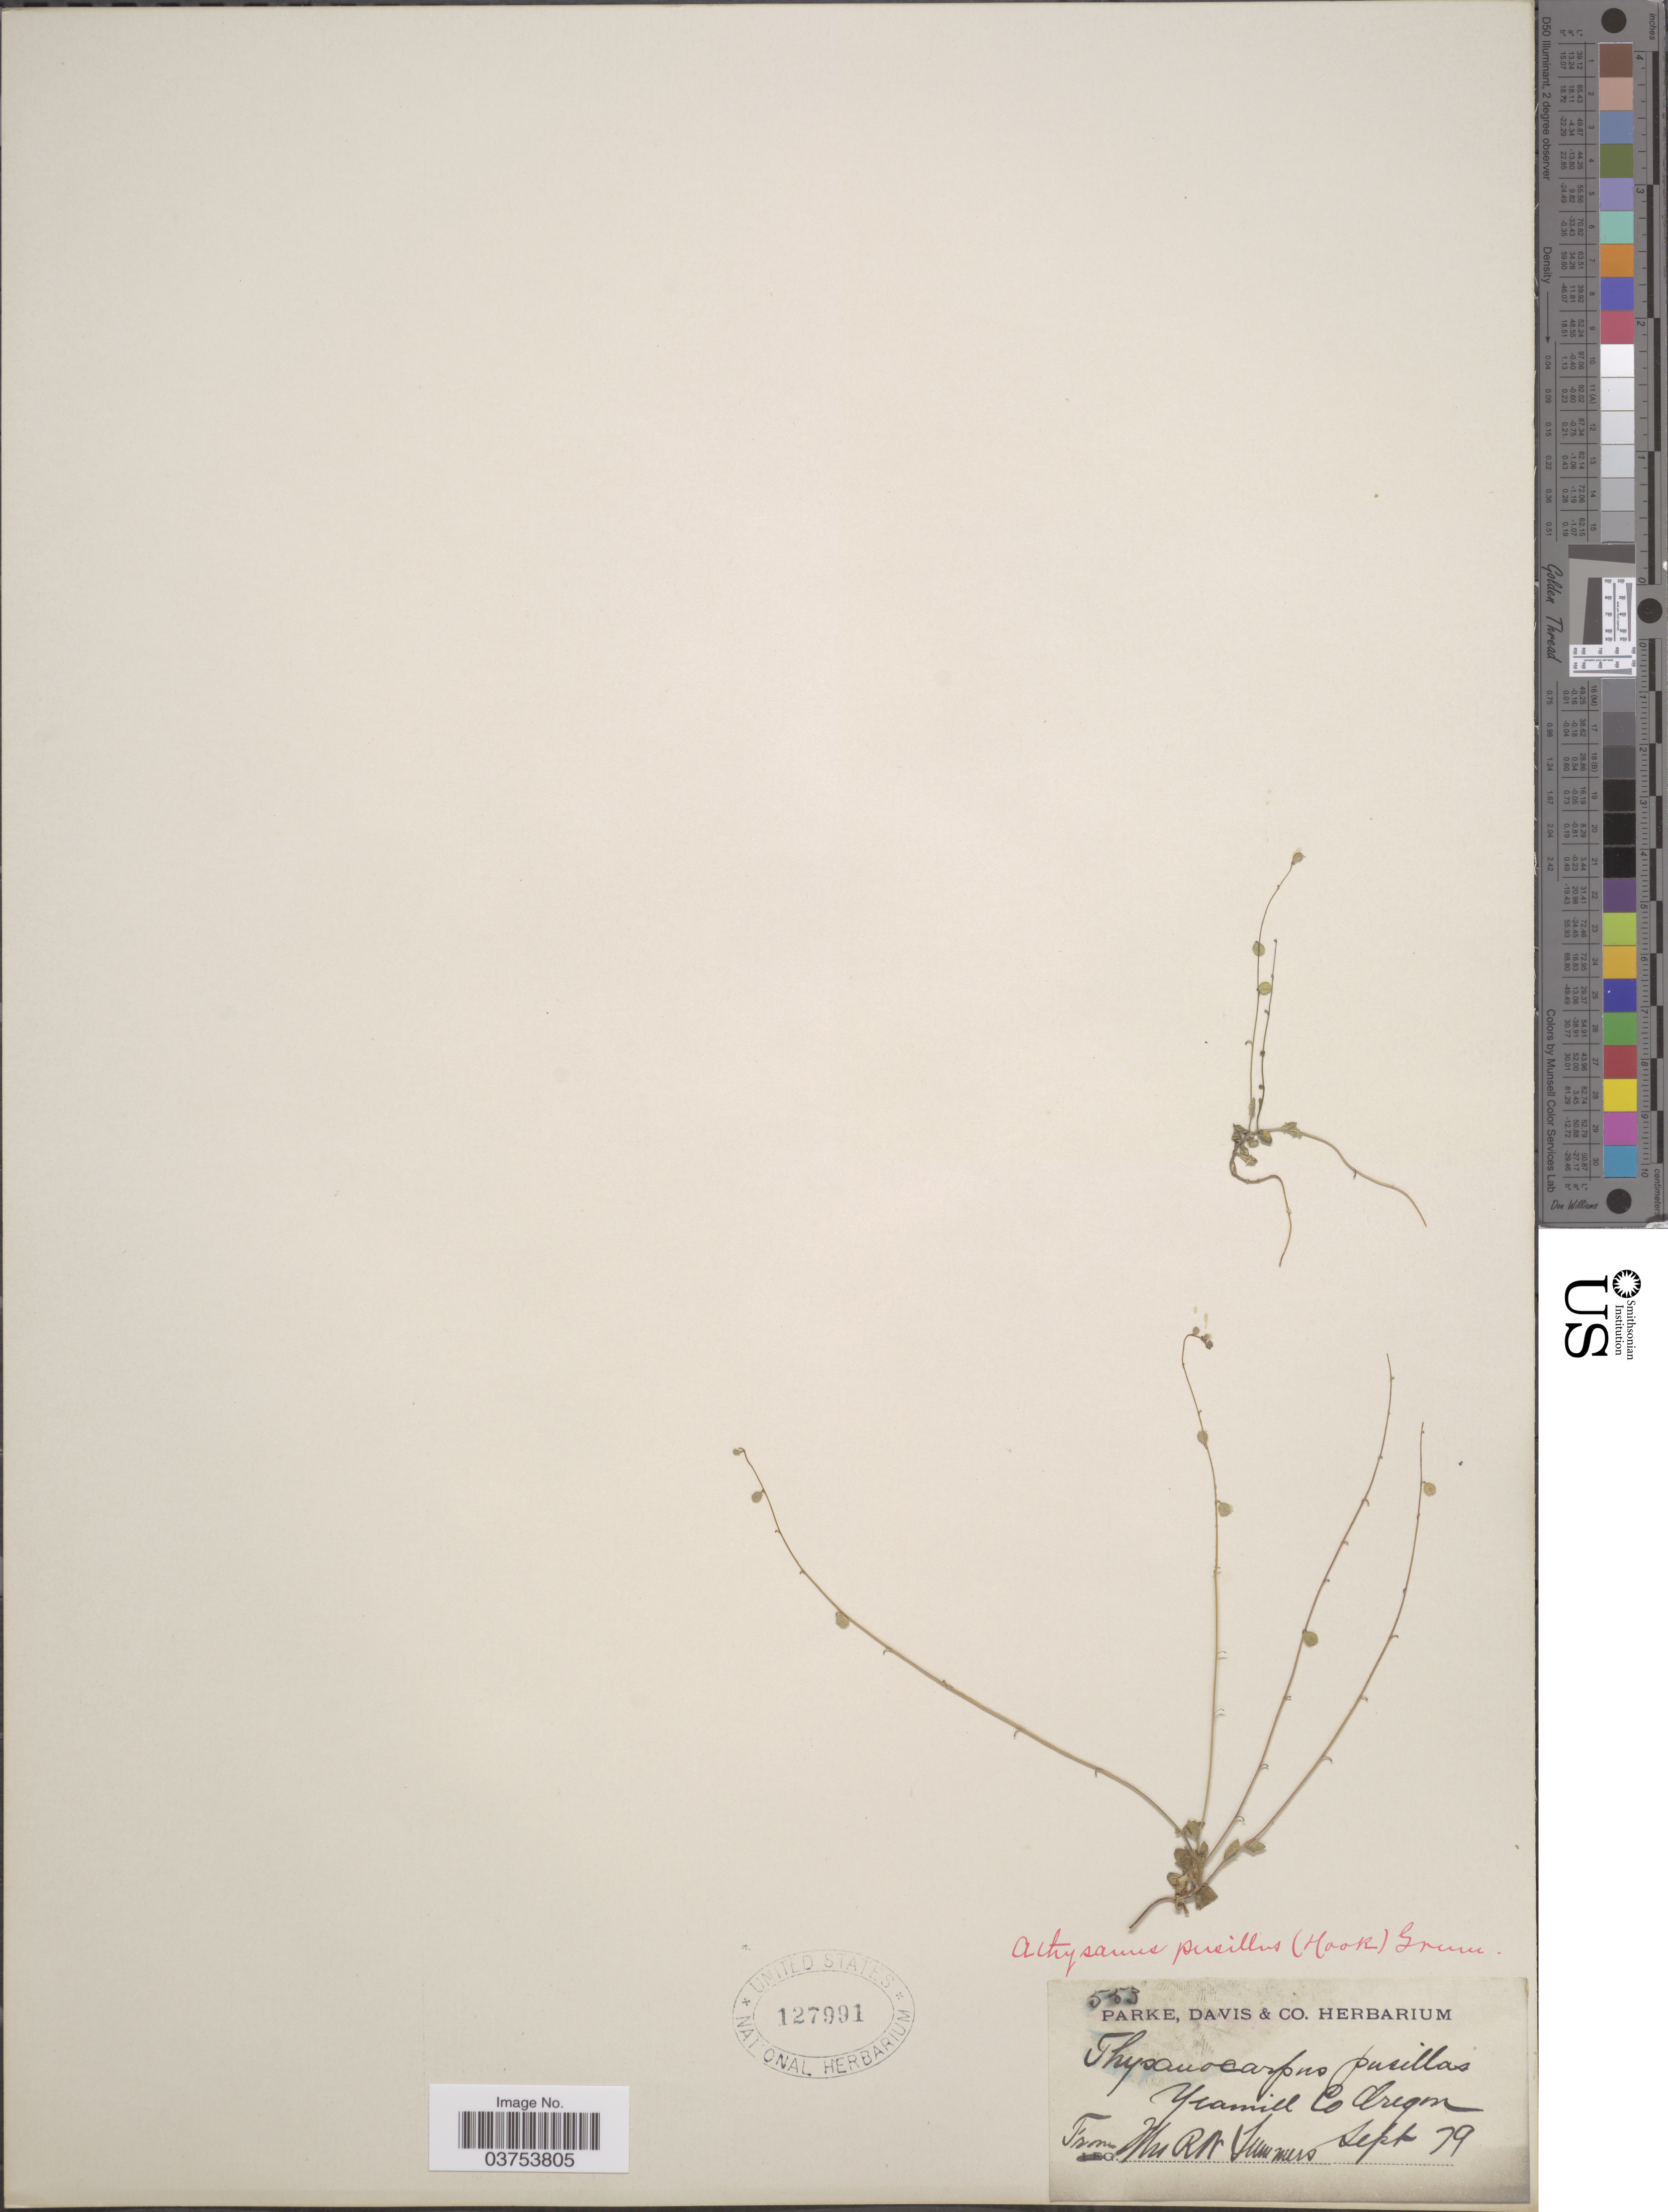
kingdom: Plantae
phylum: Tracheophyta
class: Magnoliopsida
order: Brassicales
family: Brassicaceae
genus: Athysanus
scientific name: Athysanus pusillus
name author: (Hook.) Greene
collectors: R. Summers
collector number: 553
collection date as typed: Transcribed d/m/y: /9/79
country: United States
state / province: Oregon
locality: Yeamill Co.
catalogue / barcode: US 127991